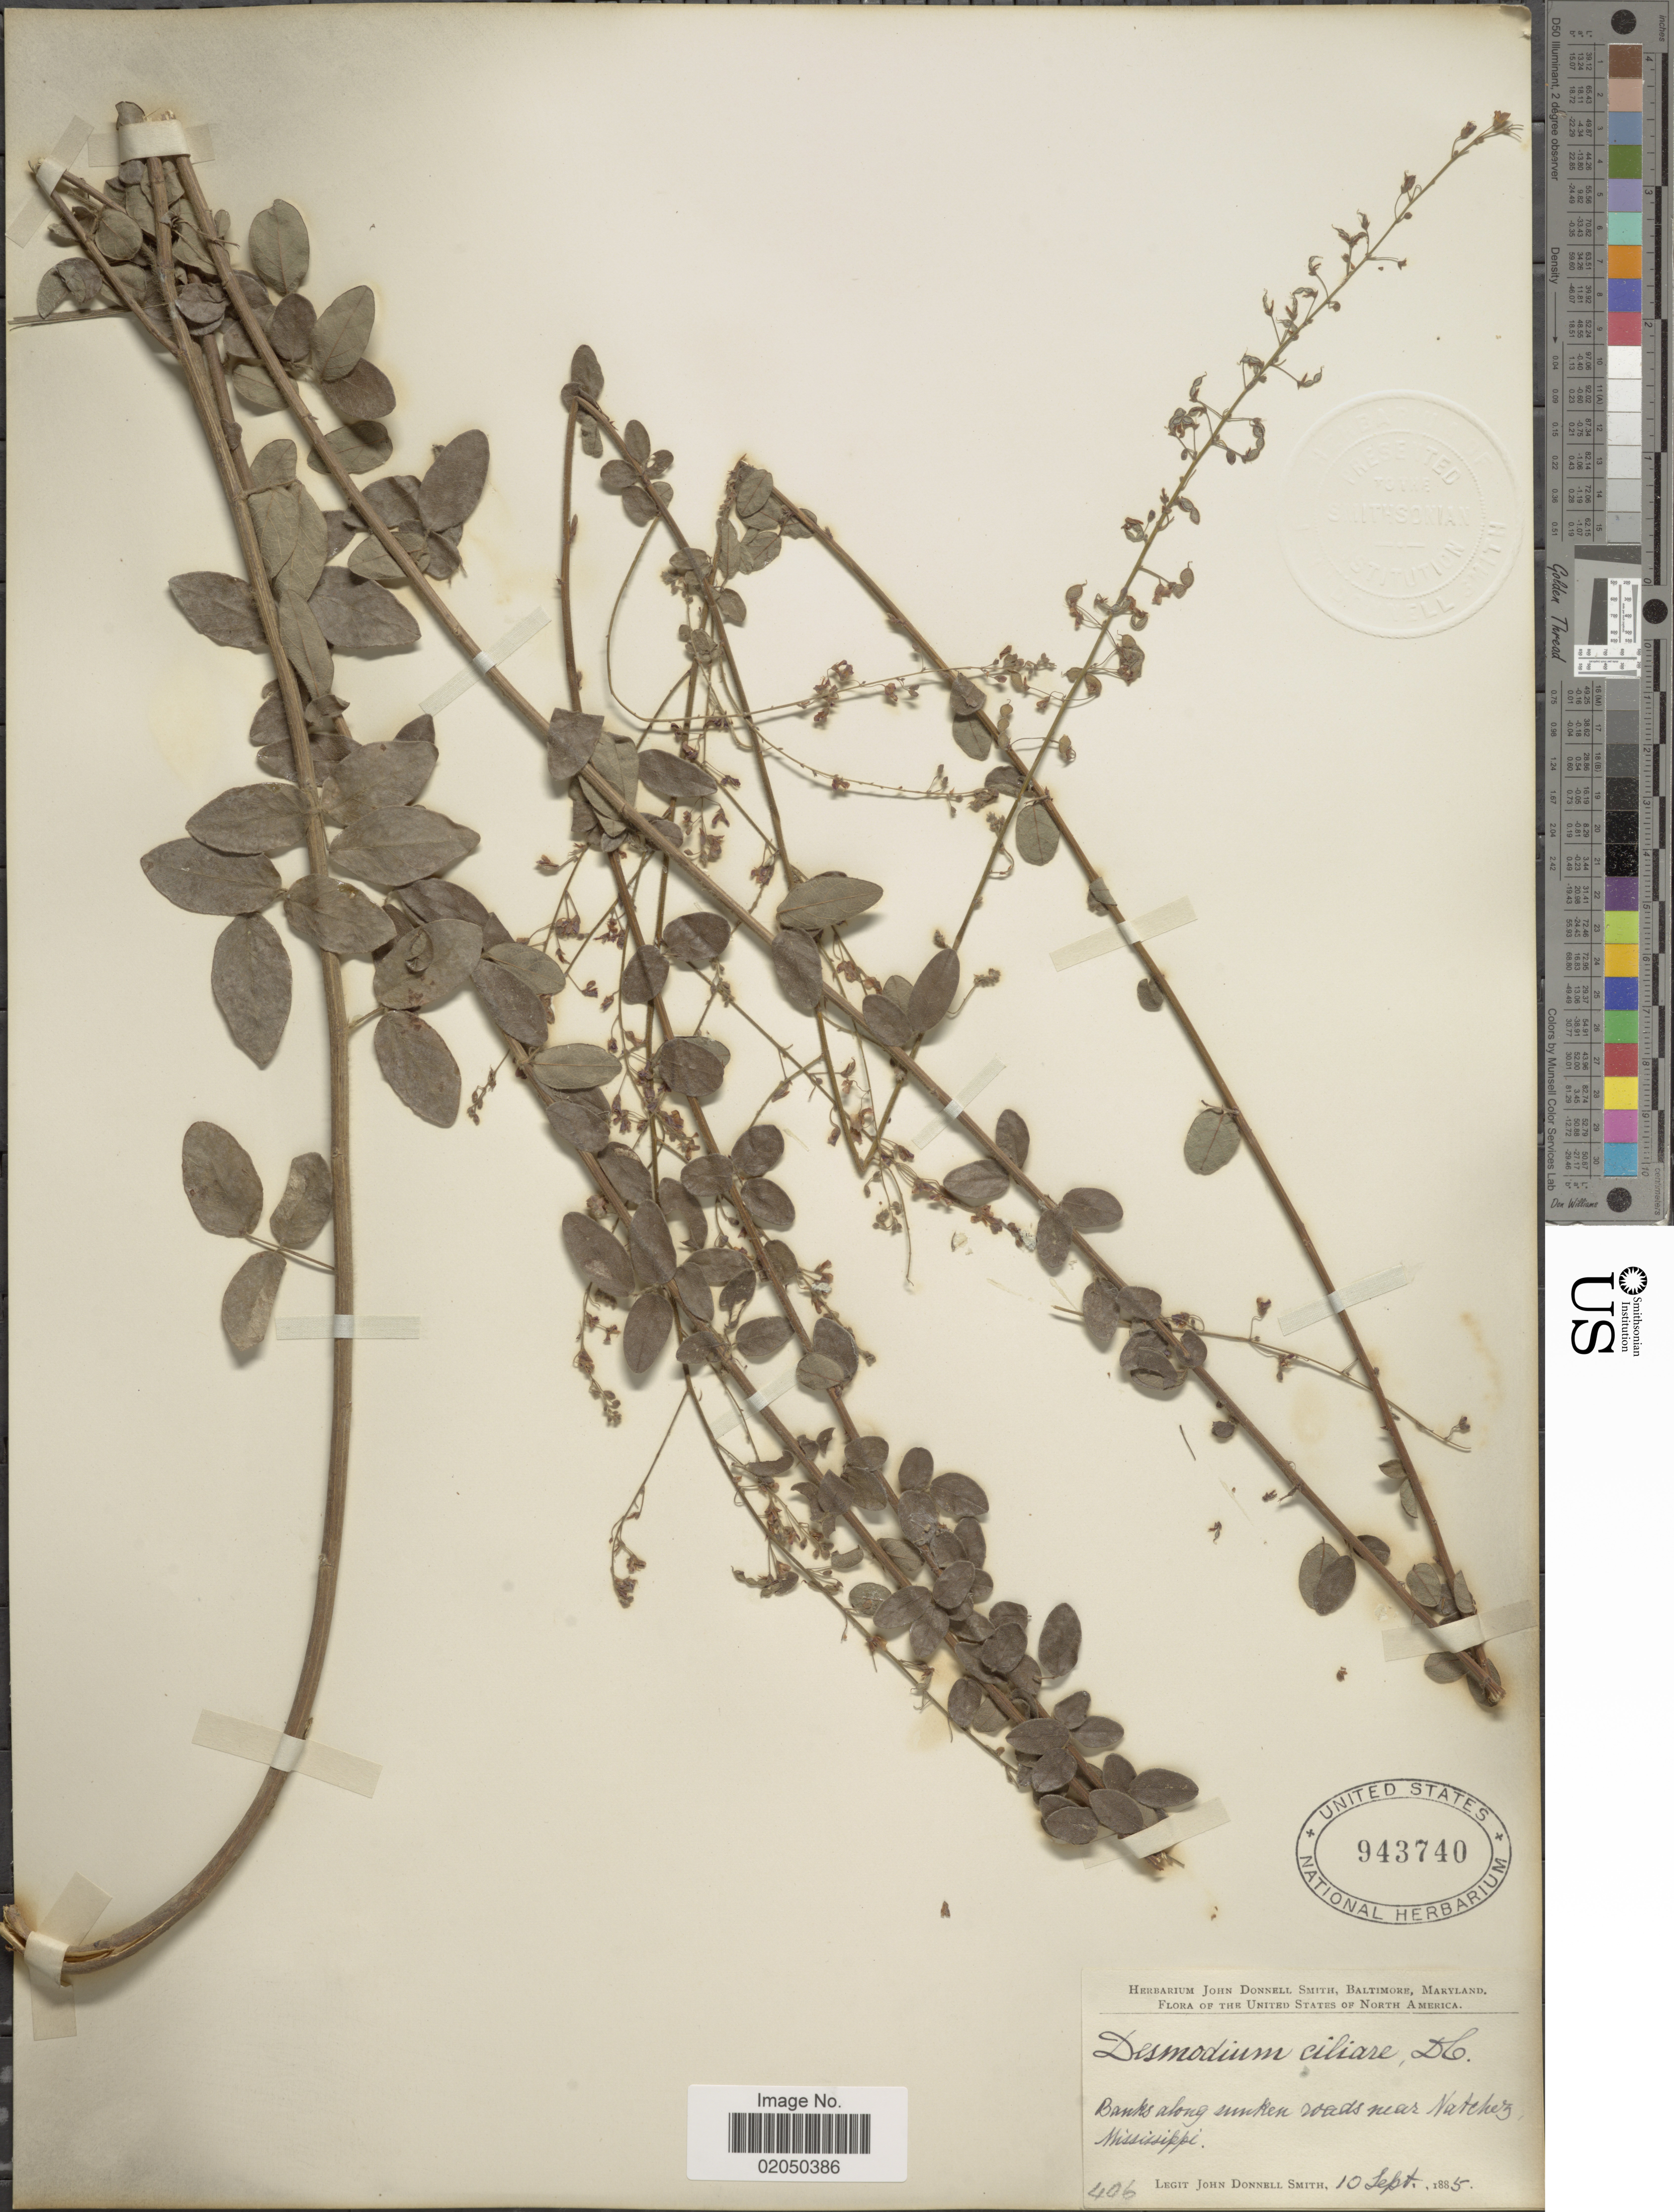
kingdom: Plantae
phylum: Tracheophyta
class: Magnoliopsida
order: Fabales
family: Fabaceae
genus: Desmodium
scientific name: Desmodium ciliare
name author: (Muhl. ex Willd.) DC.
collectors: J. Donnell Smith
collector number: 406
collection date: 1885-09-10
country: United States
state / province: Mississippi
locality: Banks along sunken roads near Natchez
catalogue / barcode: US 943740